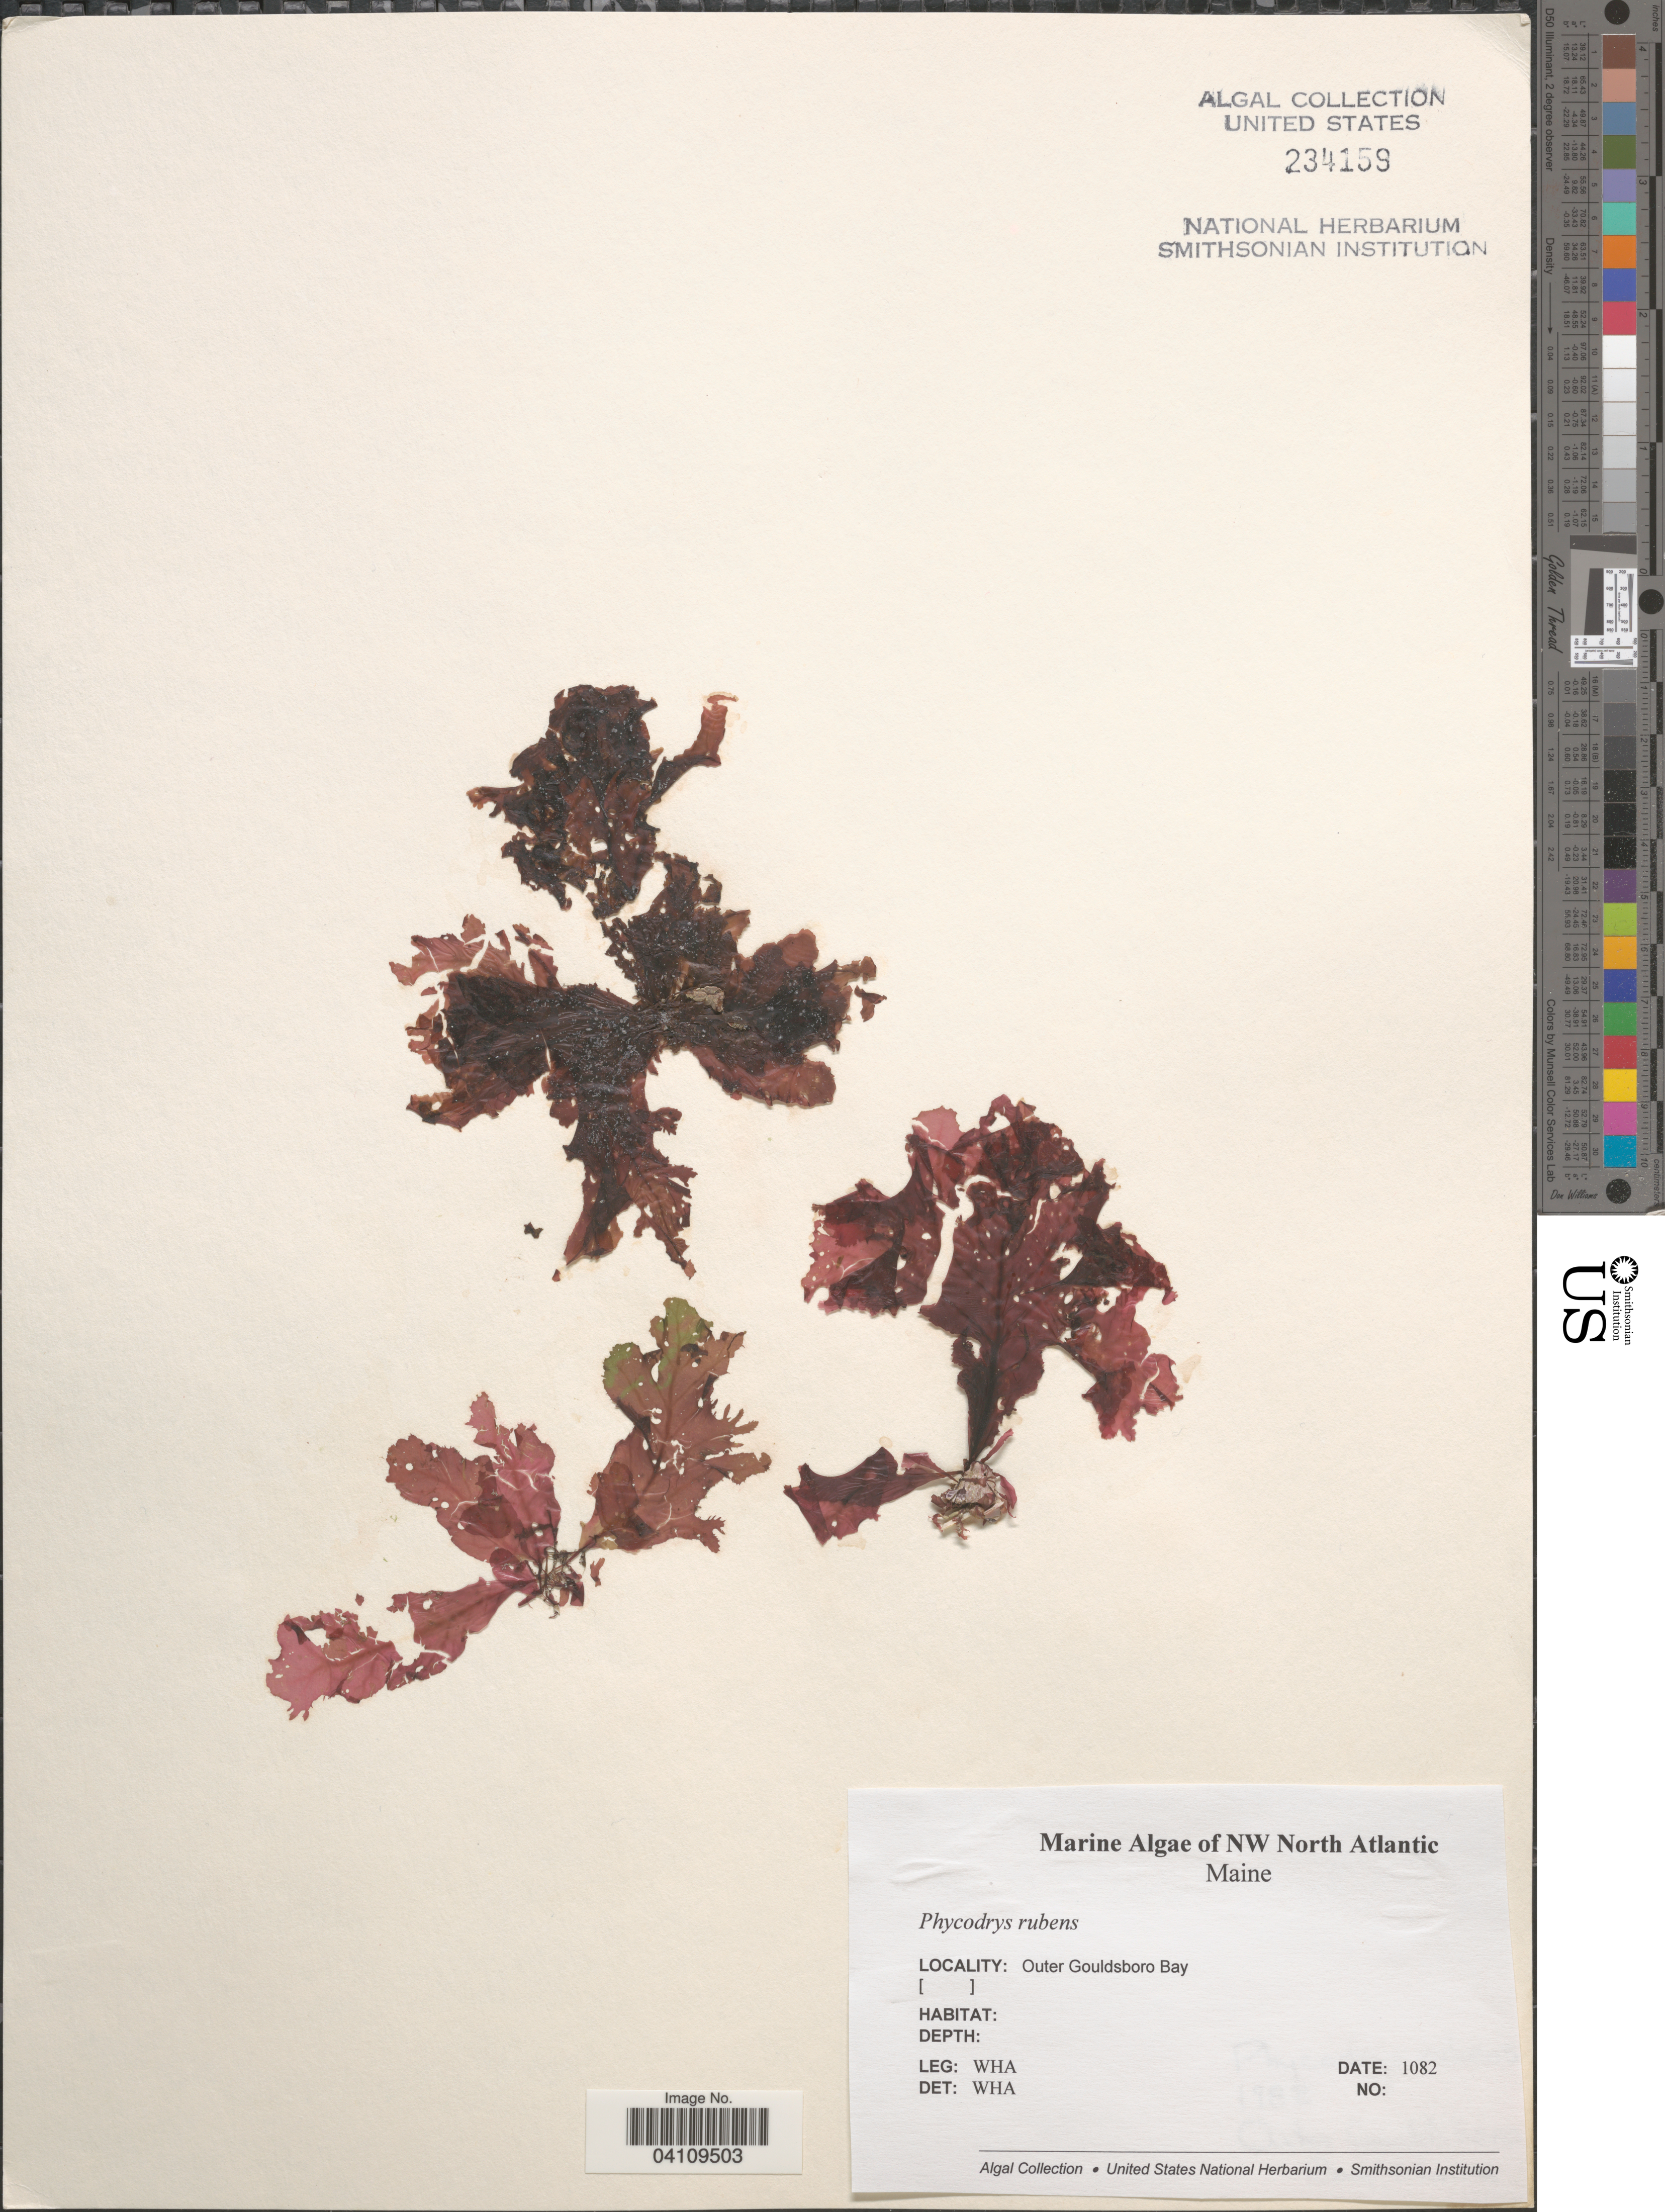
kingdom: Plantae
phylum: Rhodophyta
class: Florideophyceae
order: Ceramiales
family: Delesseriaceae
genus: Phycodrys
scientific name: Phycodrys rubens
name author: (L.) Batters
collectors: W. H. Adey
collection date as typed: Transcribed d/m/y: //1082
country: United States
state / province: Maine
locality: NW North Atlantic. Outer Gouldsboro Bay.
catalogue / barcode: US 234159